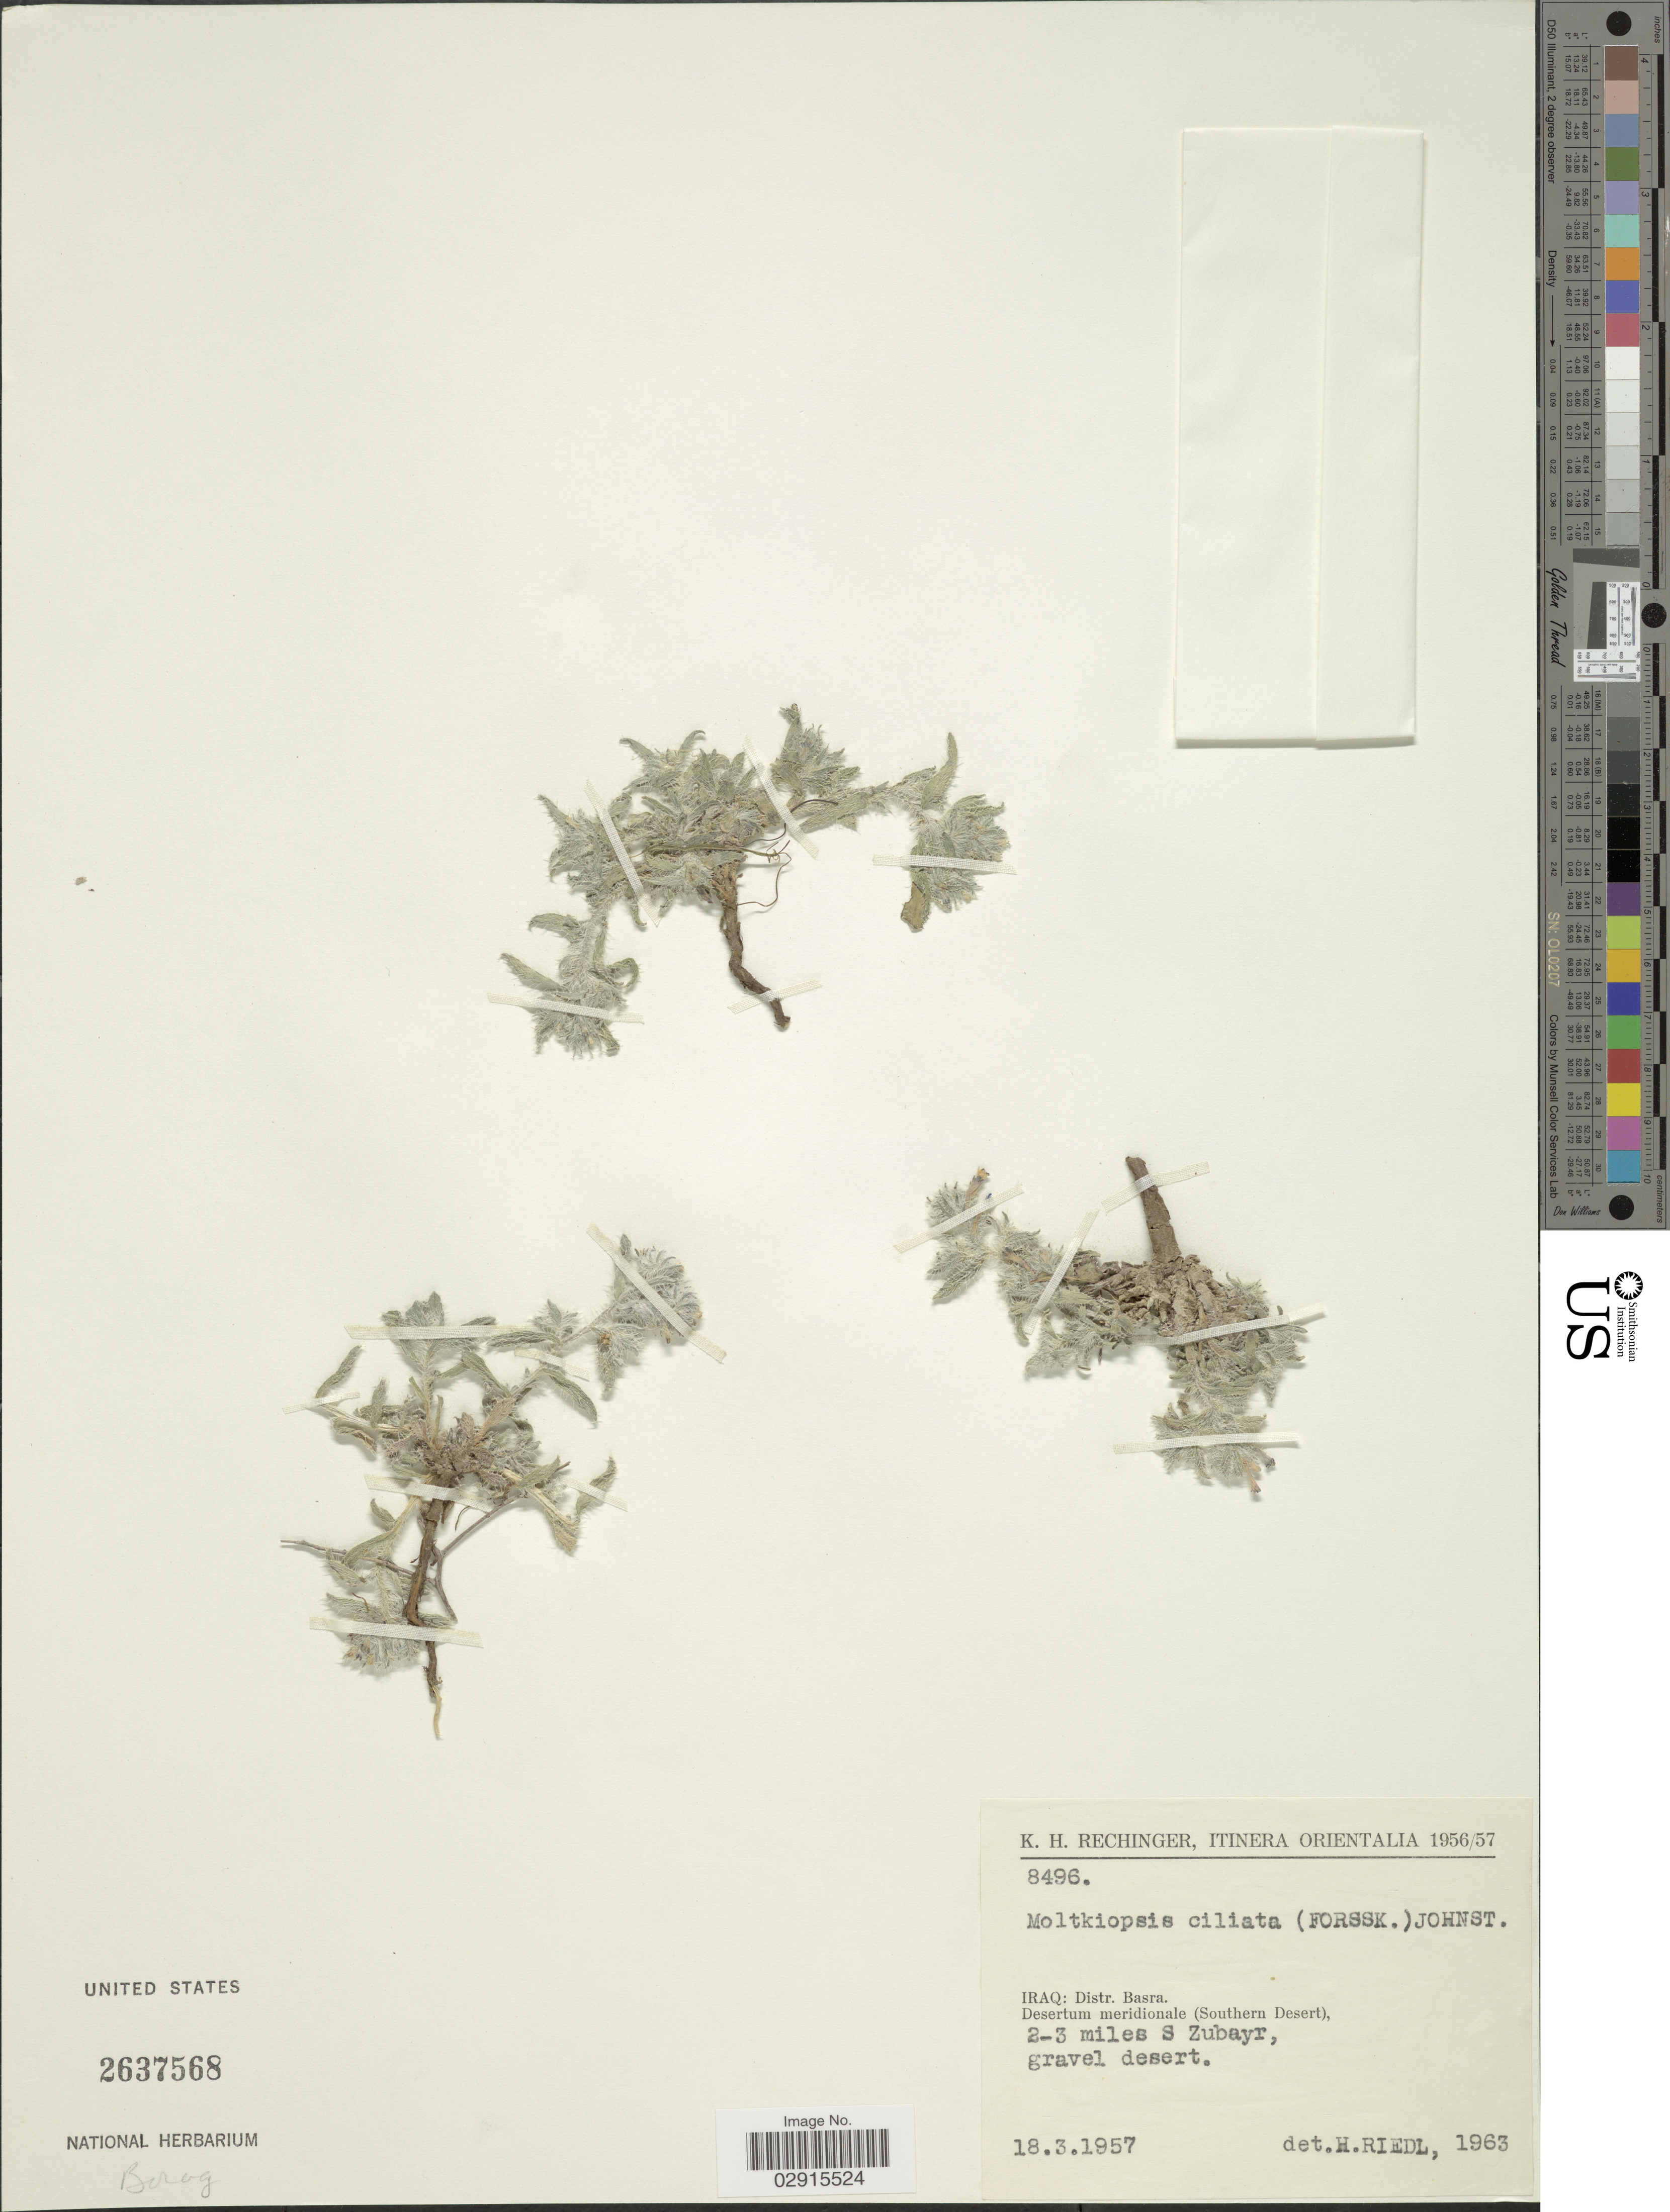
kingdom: Plantae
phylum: Tracheophyta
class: Magnoliopsida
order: Boraginales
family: Boraginaceae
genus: Moltkiopsis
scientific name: Moltkiopsis ciliata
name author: I.M. Johnst.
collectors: K. H. Rechinger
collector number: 8496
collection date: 1957-03-18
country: Iraq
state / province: Al Basrah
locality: Itinera Orientalia, Distr. Basra. Desertum meridionale (Southern Desert), 2-3 miles S Zubayr.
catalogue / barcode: US 2637568